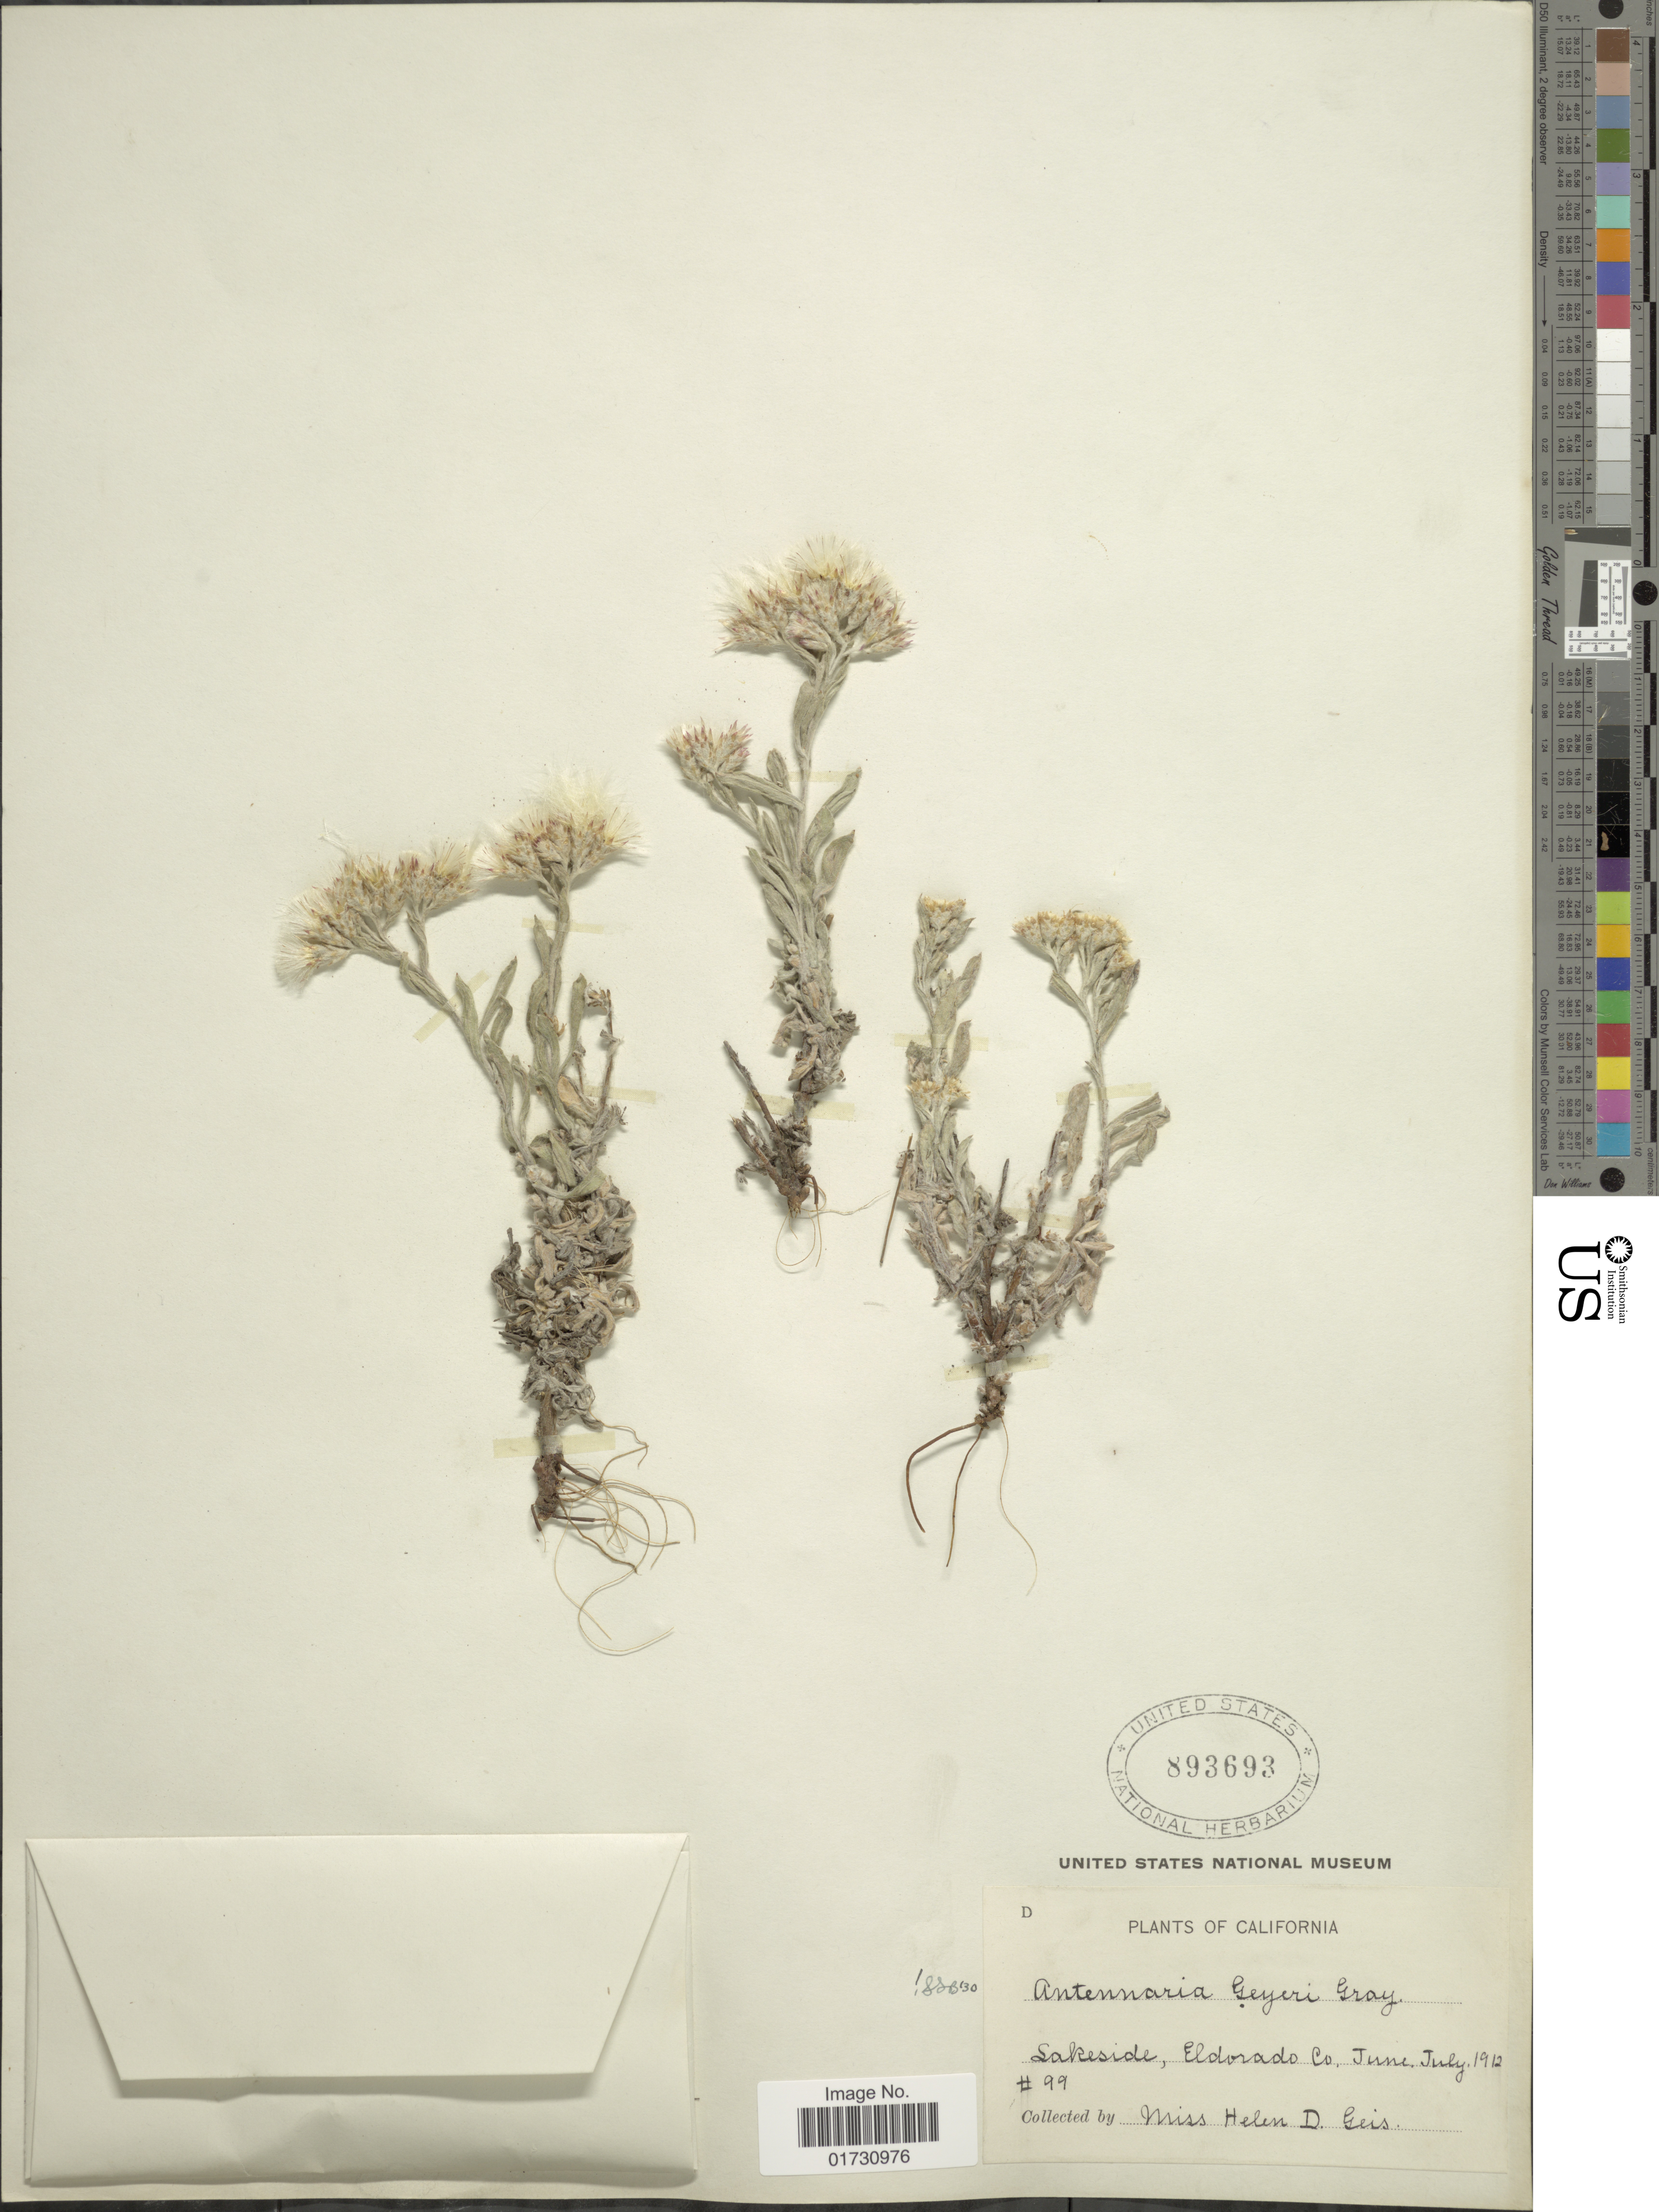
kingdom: Plantae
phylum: Tracheophyta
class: Magnoliopsida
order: Asterales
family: Asteraceae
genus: Antennaria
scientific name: Antennaria geyeri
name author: A. Gray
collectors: H. Geis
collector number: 99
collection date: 1912-06/1912-07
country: United States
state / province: California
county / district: El Dorado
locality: Lakeside, Eldorado Co.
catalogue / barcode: US 893693